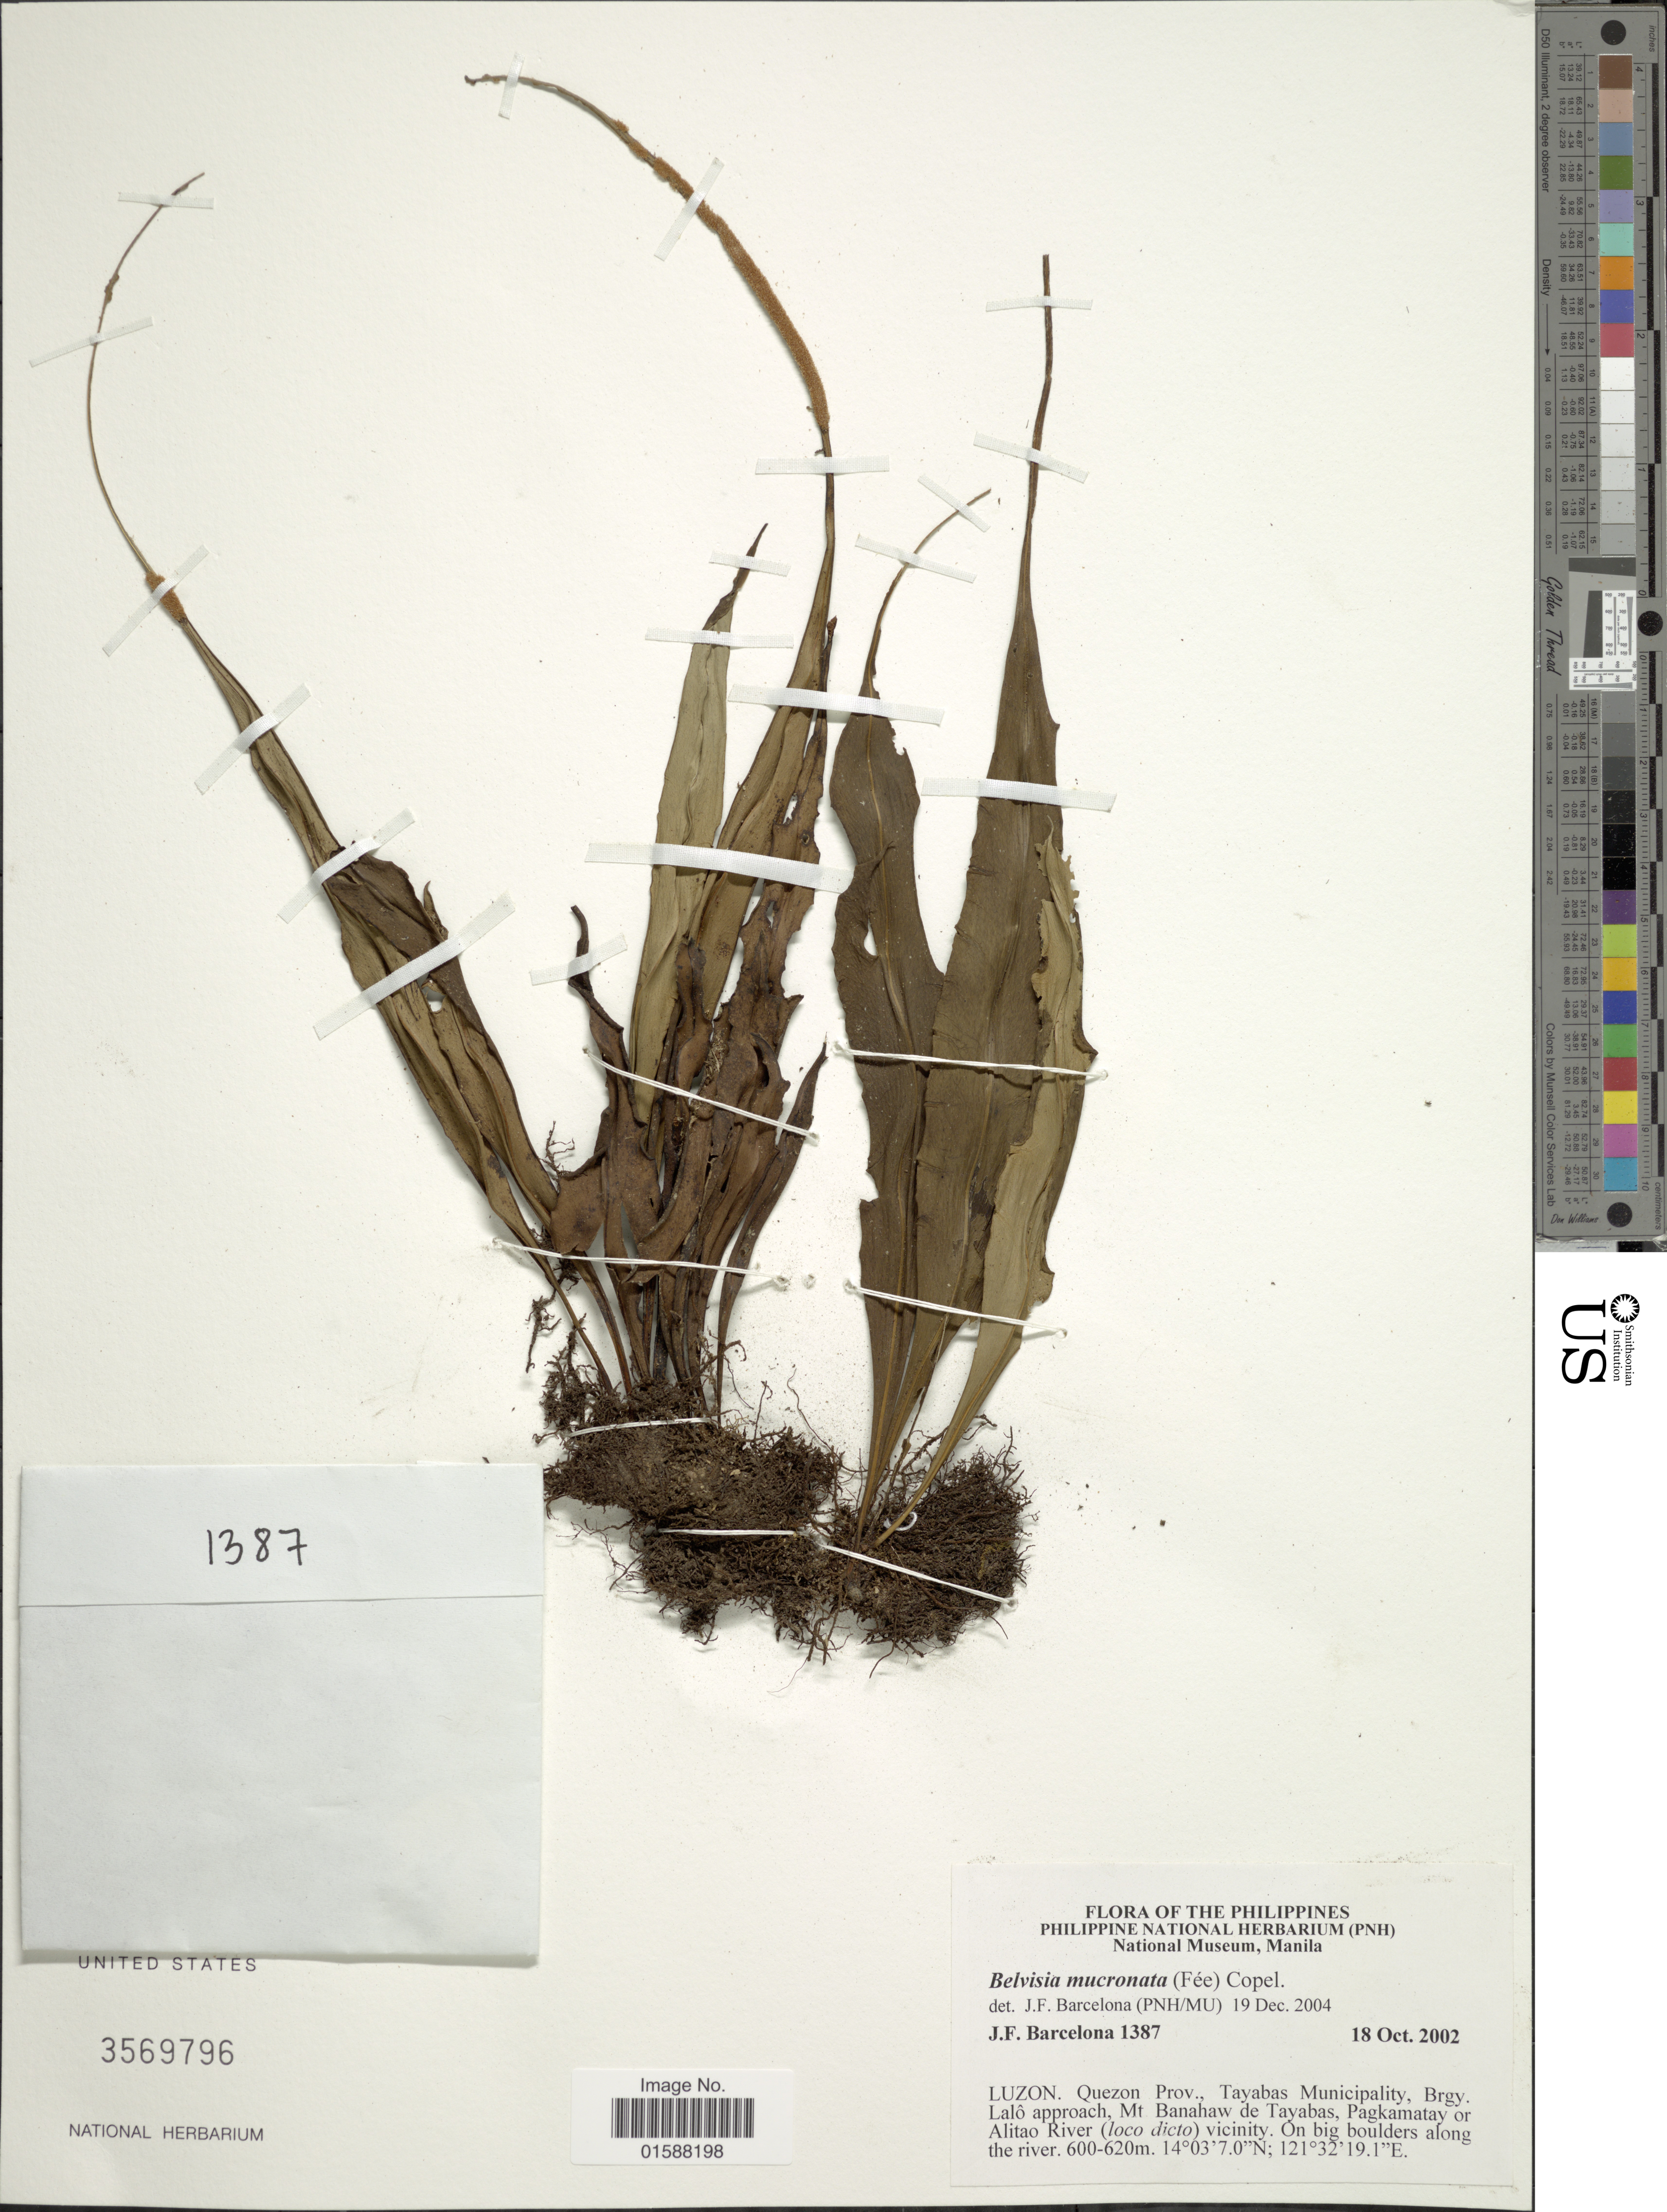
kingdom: Plantae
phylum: Tracheophyta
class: Polypodiopsida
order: Polypodiales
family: Polypodiaceae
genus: Lepisorus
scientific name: Lepisorus mucronatus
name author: (Fée) Li S. Wang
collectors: J. F. Barcelona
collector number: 1387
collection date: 2002-10-18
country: Philippines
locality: Luzon. Quezon Prov., Tayabas Municipality, Brgy. Lalô approach, Mt. Banahaw de Tayabas, Pagkamatay or Alitao River (loco dicto) vicinity . On big boulders along river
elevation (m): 600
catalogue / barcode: US 3569796